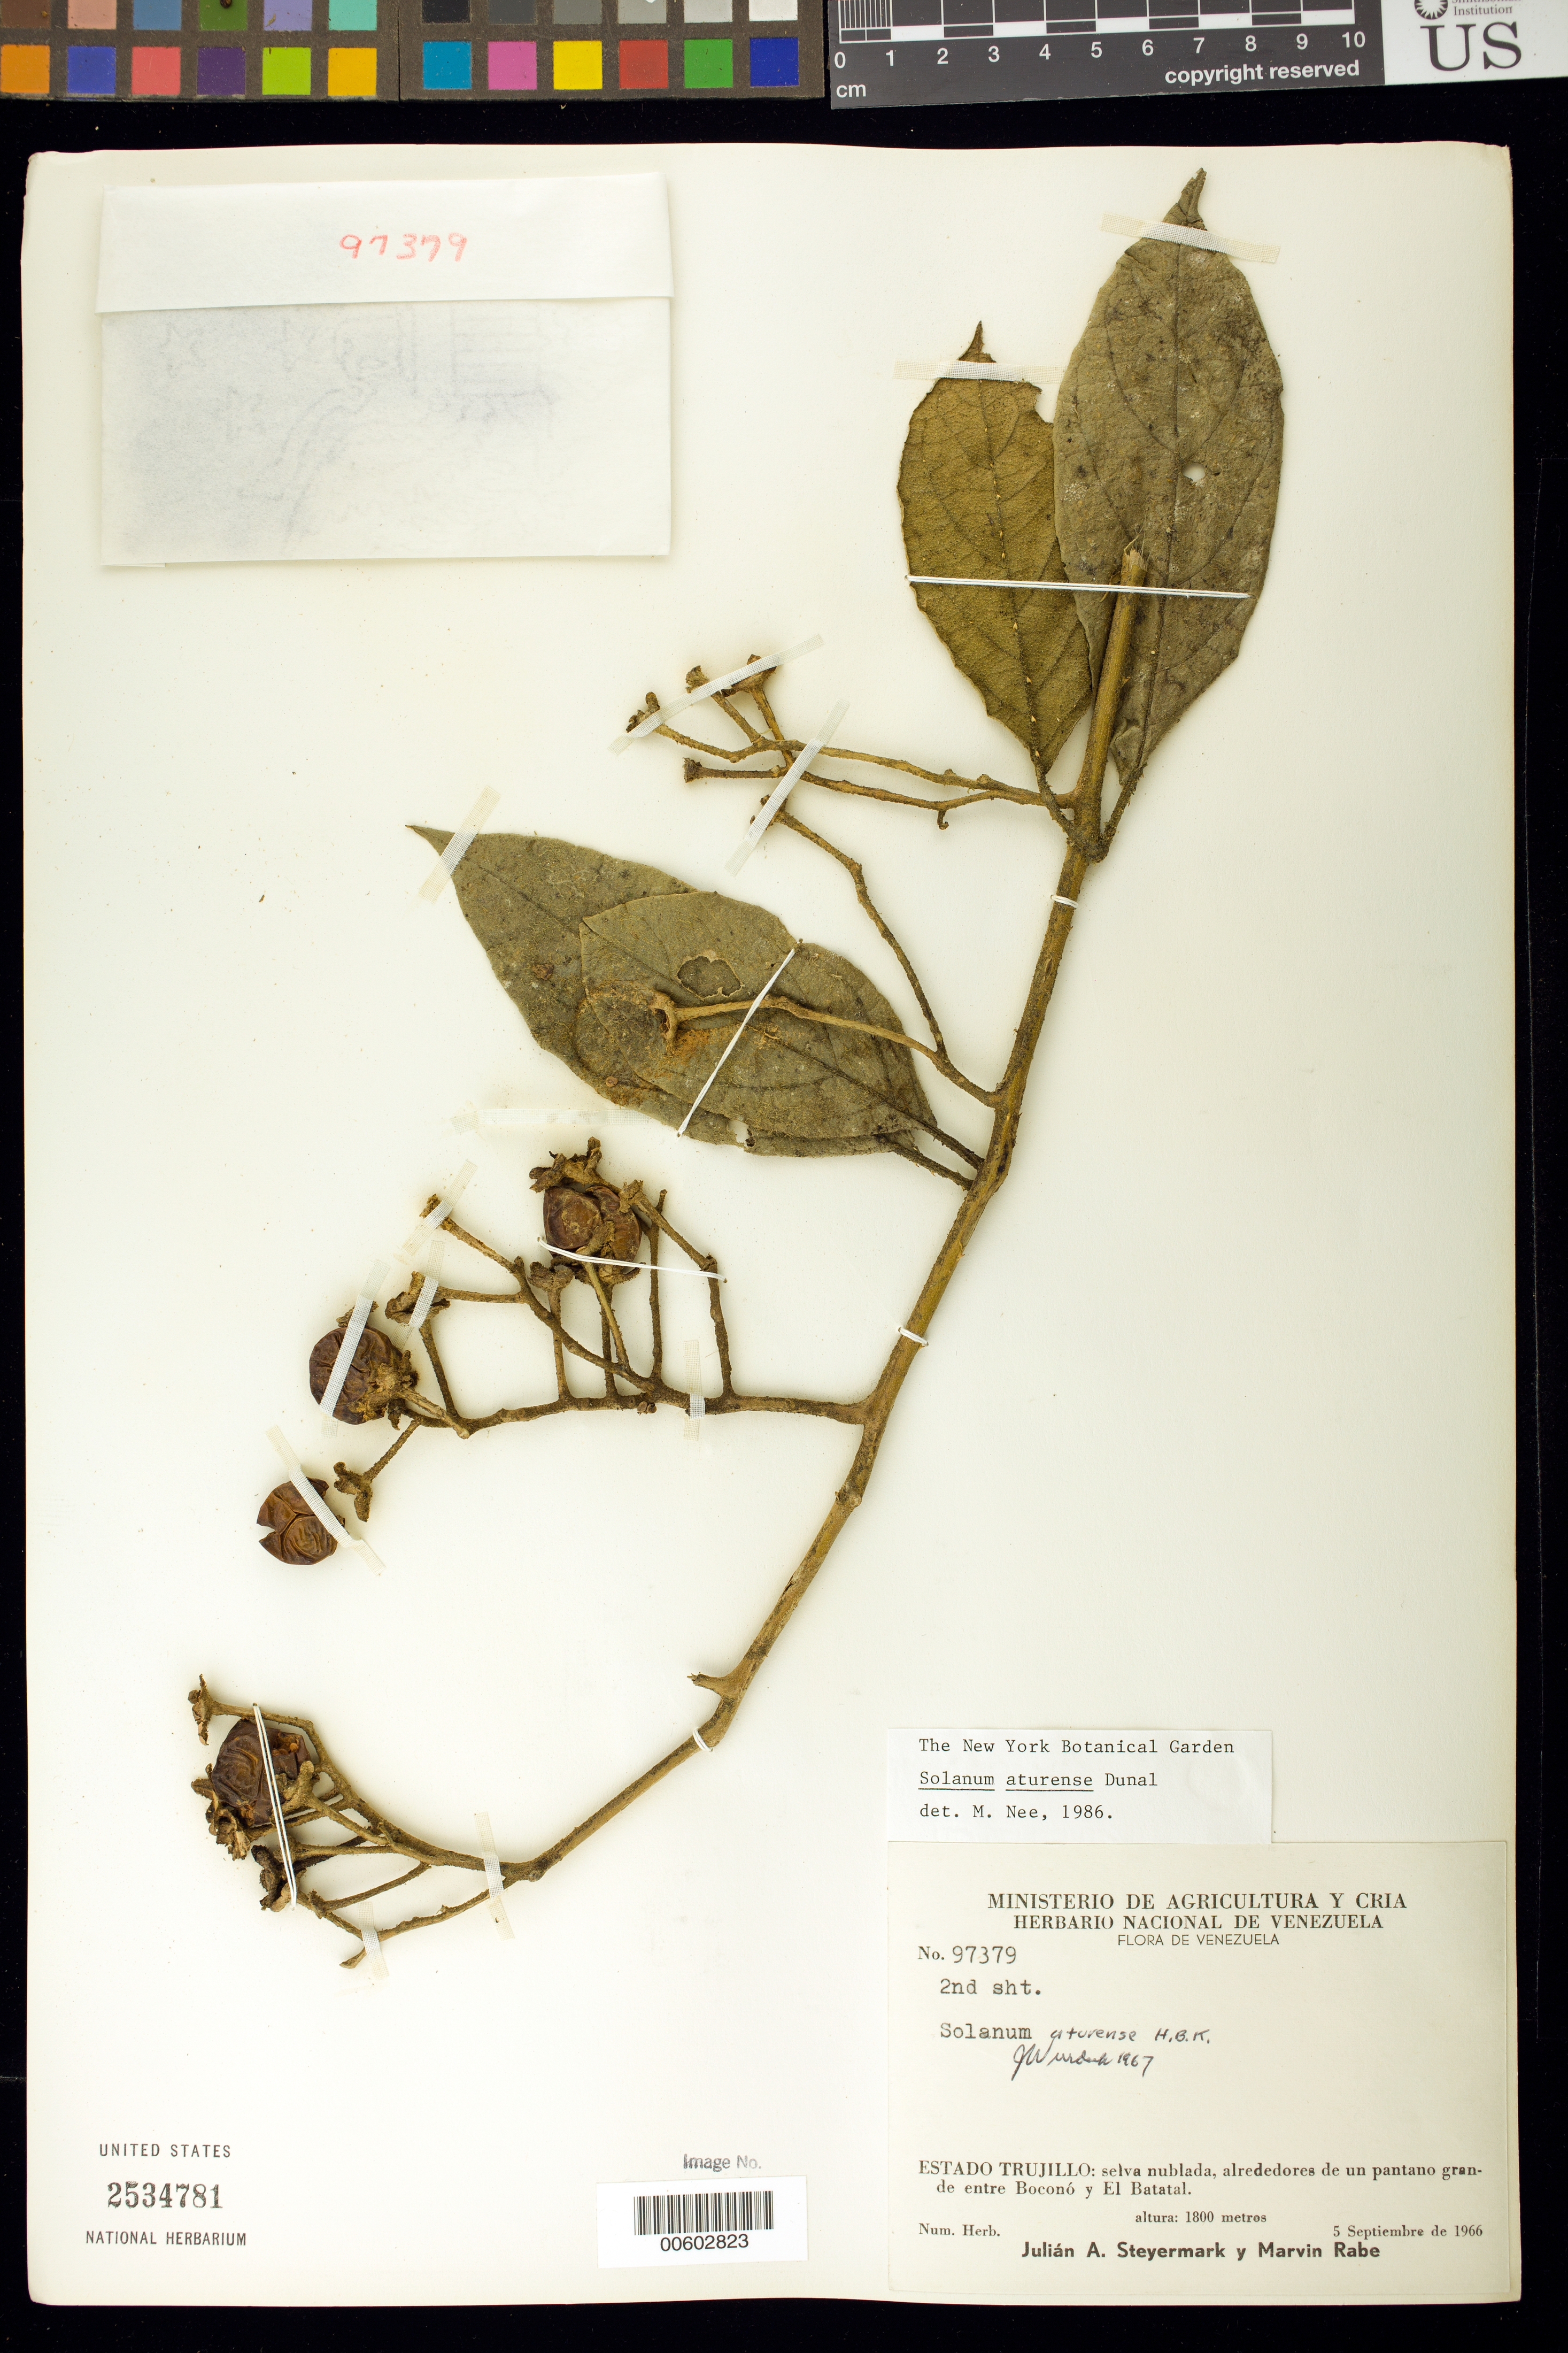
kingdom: Plantae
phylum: Tracheophyta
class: Magnoliopsida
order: Solanales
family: Solanaceae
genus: Solanum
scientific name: Solanum aturense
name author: Humb. & Bonpl. ex Dunal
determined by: Nee, Michael H.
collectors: J. Steyermark & M. Rabe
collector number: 97379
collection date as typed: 05 Sep 1966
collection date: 1966-09-05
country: Venezuela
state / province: Trujillo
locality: Alrededores de un pantano grande entre Boconó y El Batatal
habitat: Selva nublada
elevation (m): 1800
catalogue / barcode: US 2534781